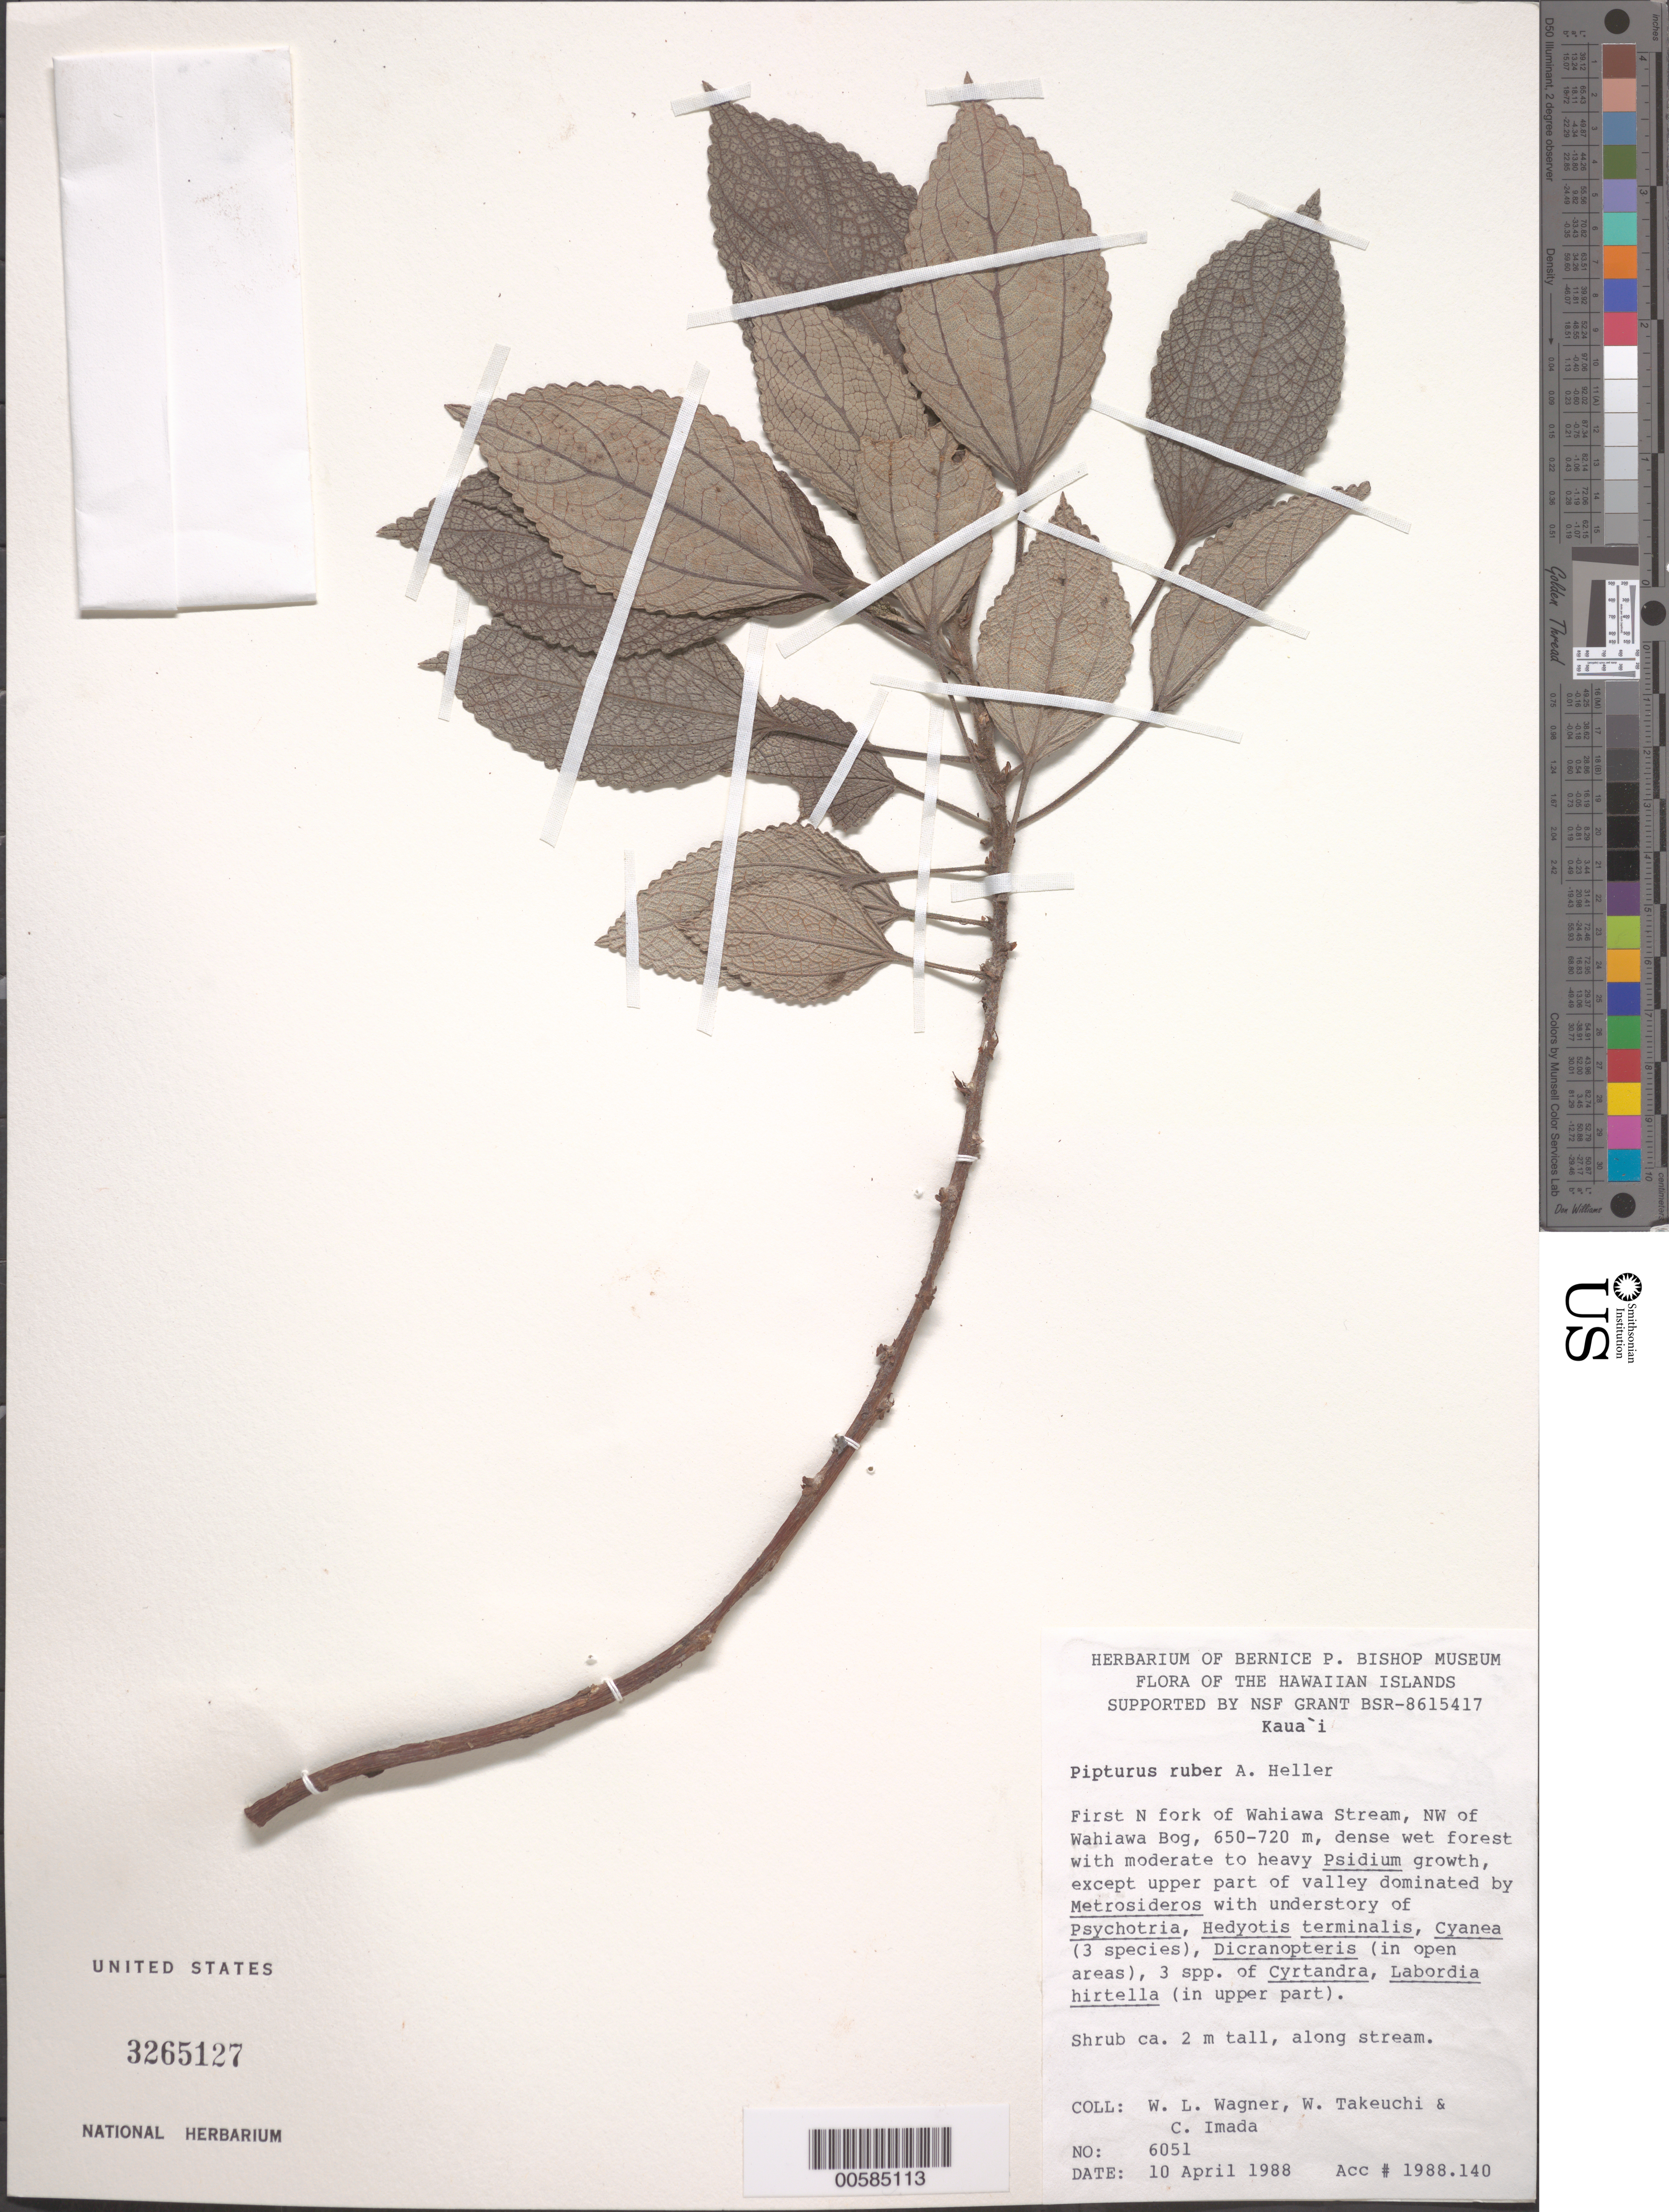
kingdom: Plantae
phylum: Tracheophyta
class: Magnoliopsida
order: Rosales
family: Urticaceae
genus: Pipturus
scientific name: Pipturus ruber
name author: A. Heller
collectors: W. L. Wagner, W. N. Takeuchi & C. Imada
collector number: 6051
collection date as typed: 10 Apr 1988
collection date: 1988-04-10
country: United States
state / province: Hawaii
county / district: Kauai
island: Kaua'i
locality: First N fork of Wahiawa Stream, NW of Wahiawa Bog.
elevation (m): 650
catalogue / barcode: US 3265127